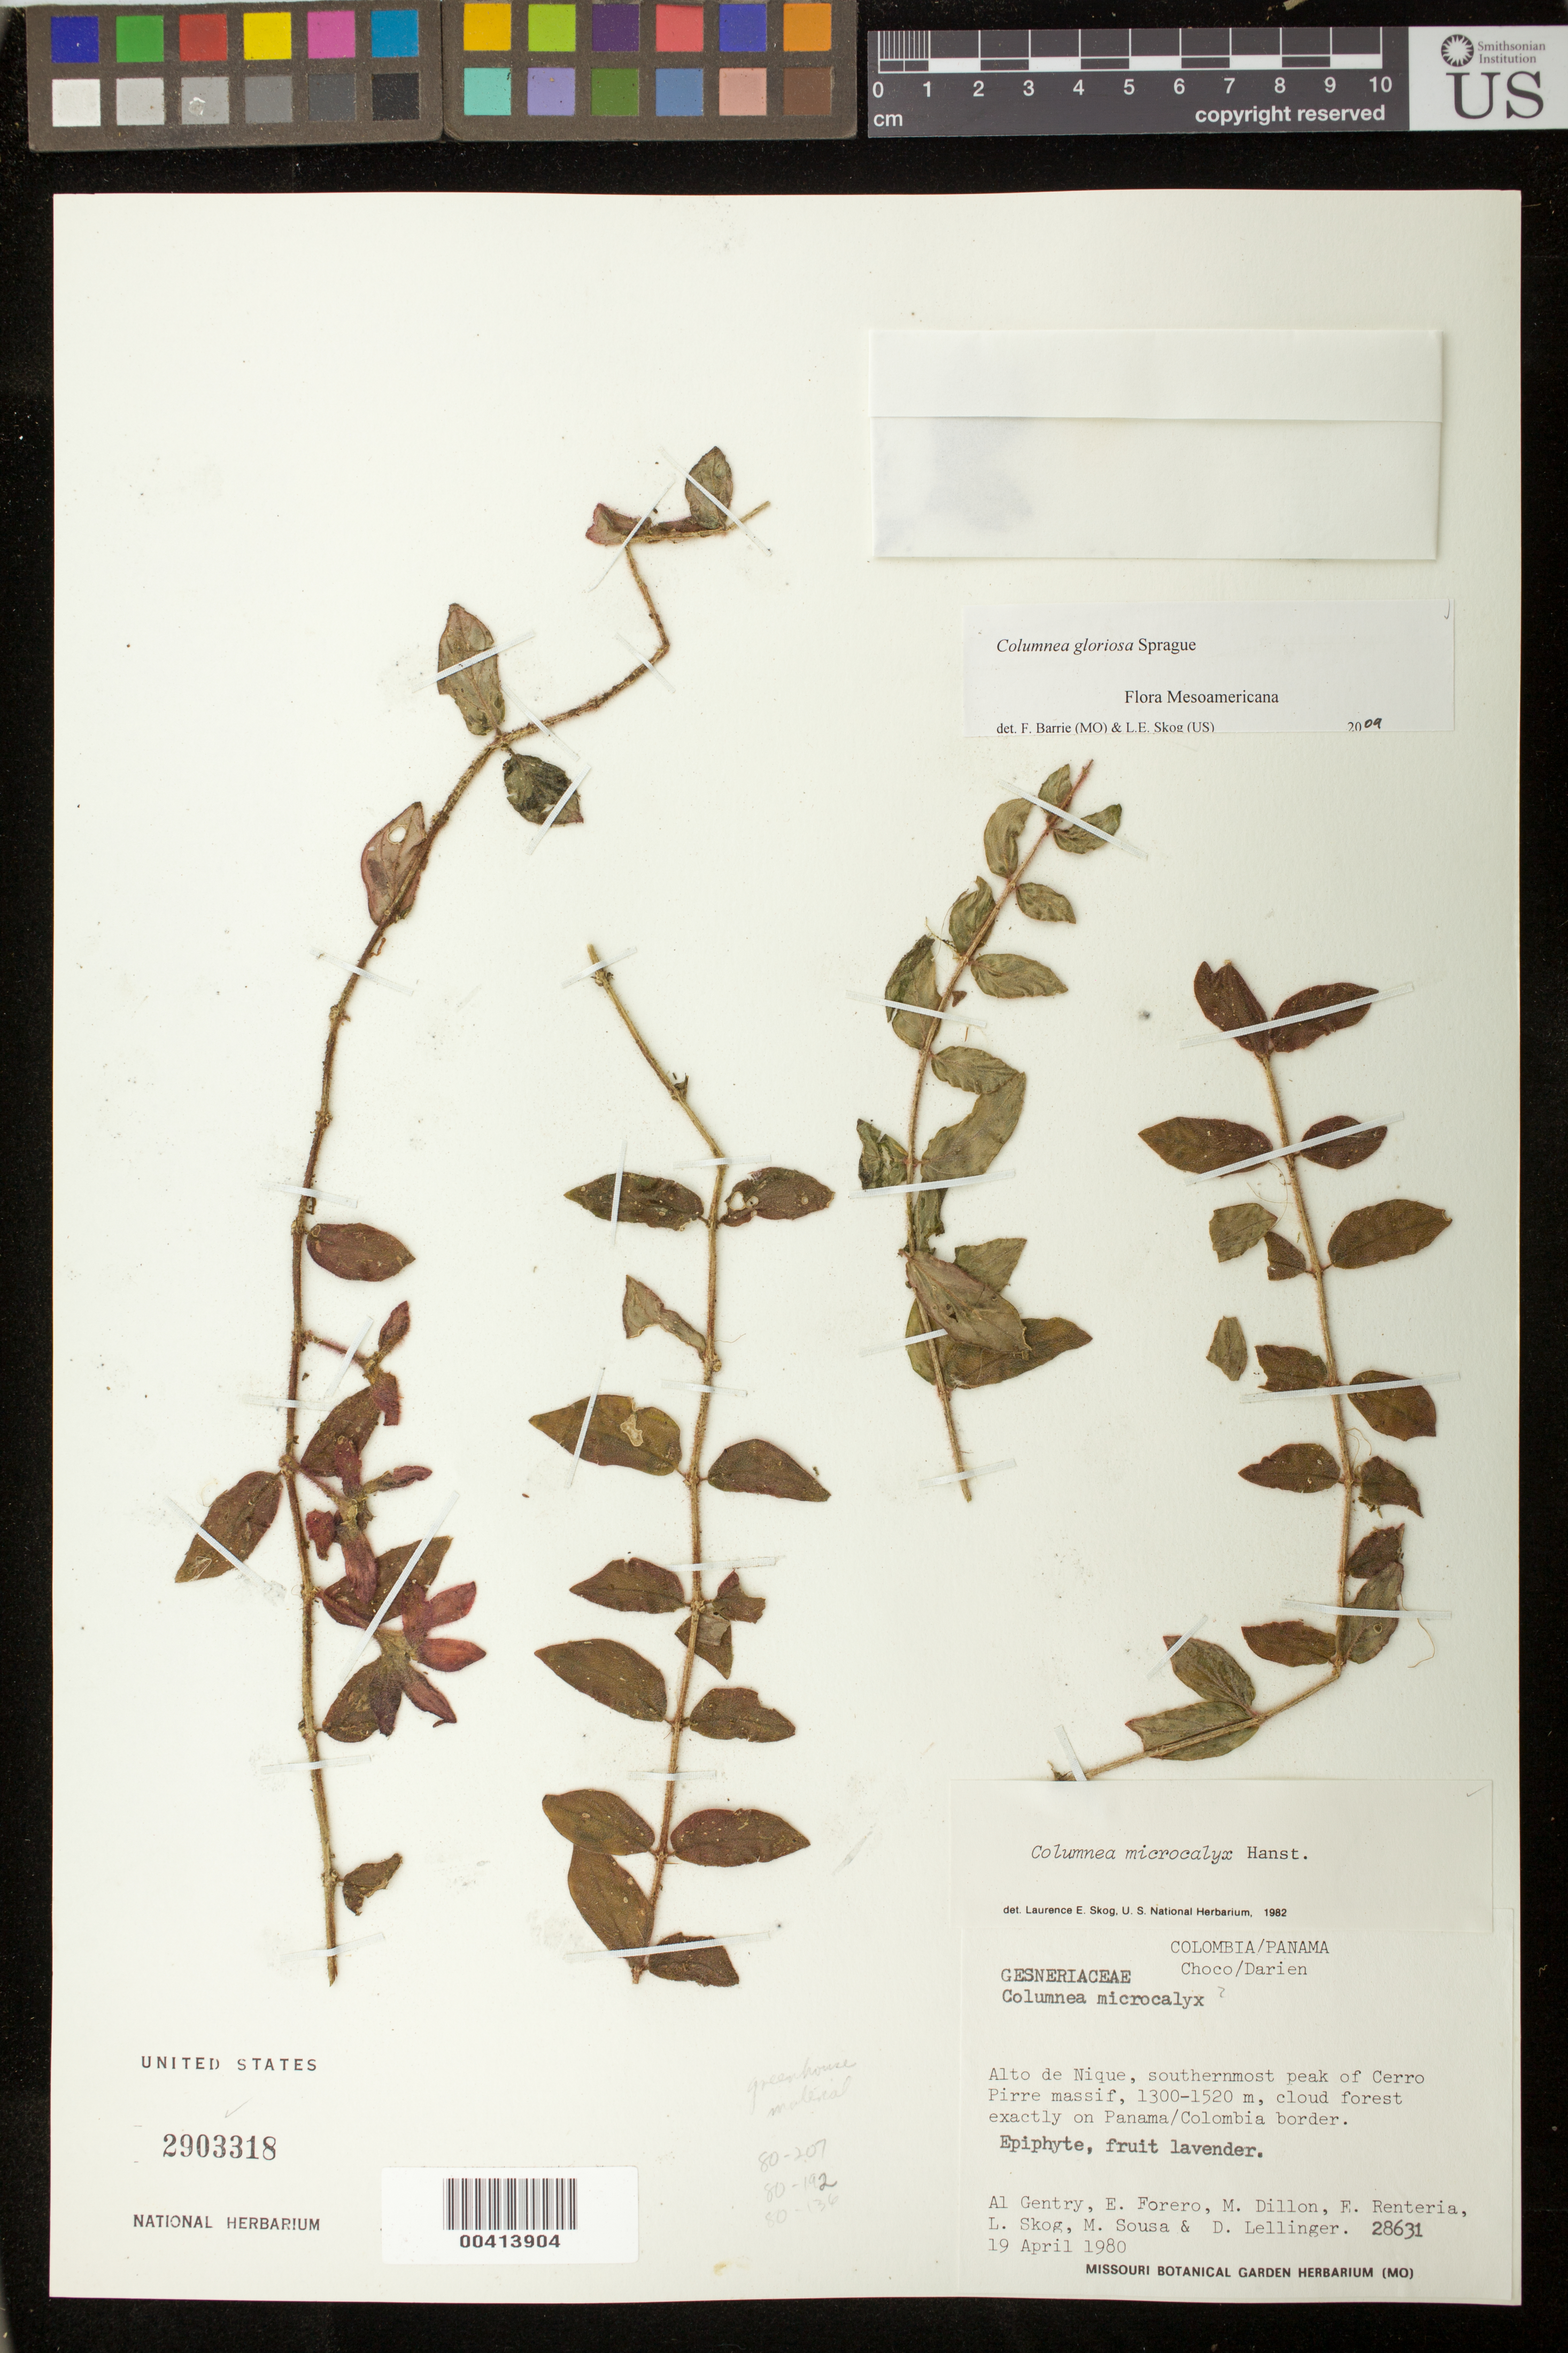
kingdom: Plantae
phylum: Tracheophyta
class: Magnoliopsida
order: Lamiales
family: Gesneriaceae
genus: Columnea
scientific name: Columnea gloriosa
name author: Sprague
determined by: Barrie, F. R.; Skog, Laurence E.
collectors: A. H. Gentry, E. Forero, M. O. Dillon, E. Renteria, L. E. Skog, M. Sousa & D. B. Lellinger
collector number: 28631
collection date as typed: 19 Apr 1980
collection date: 1980-04-19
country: Colombia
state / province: Chocó/Darien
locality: Alto de Nique, southernmost peak of Cerro Pirre massif, exactly on Panama/Colombia border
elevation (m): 1300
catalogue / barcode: US 2903318